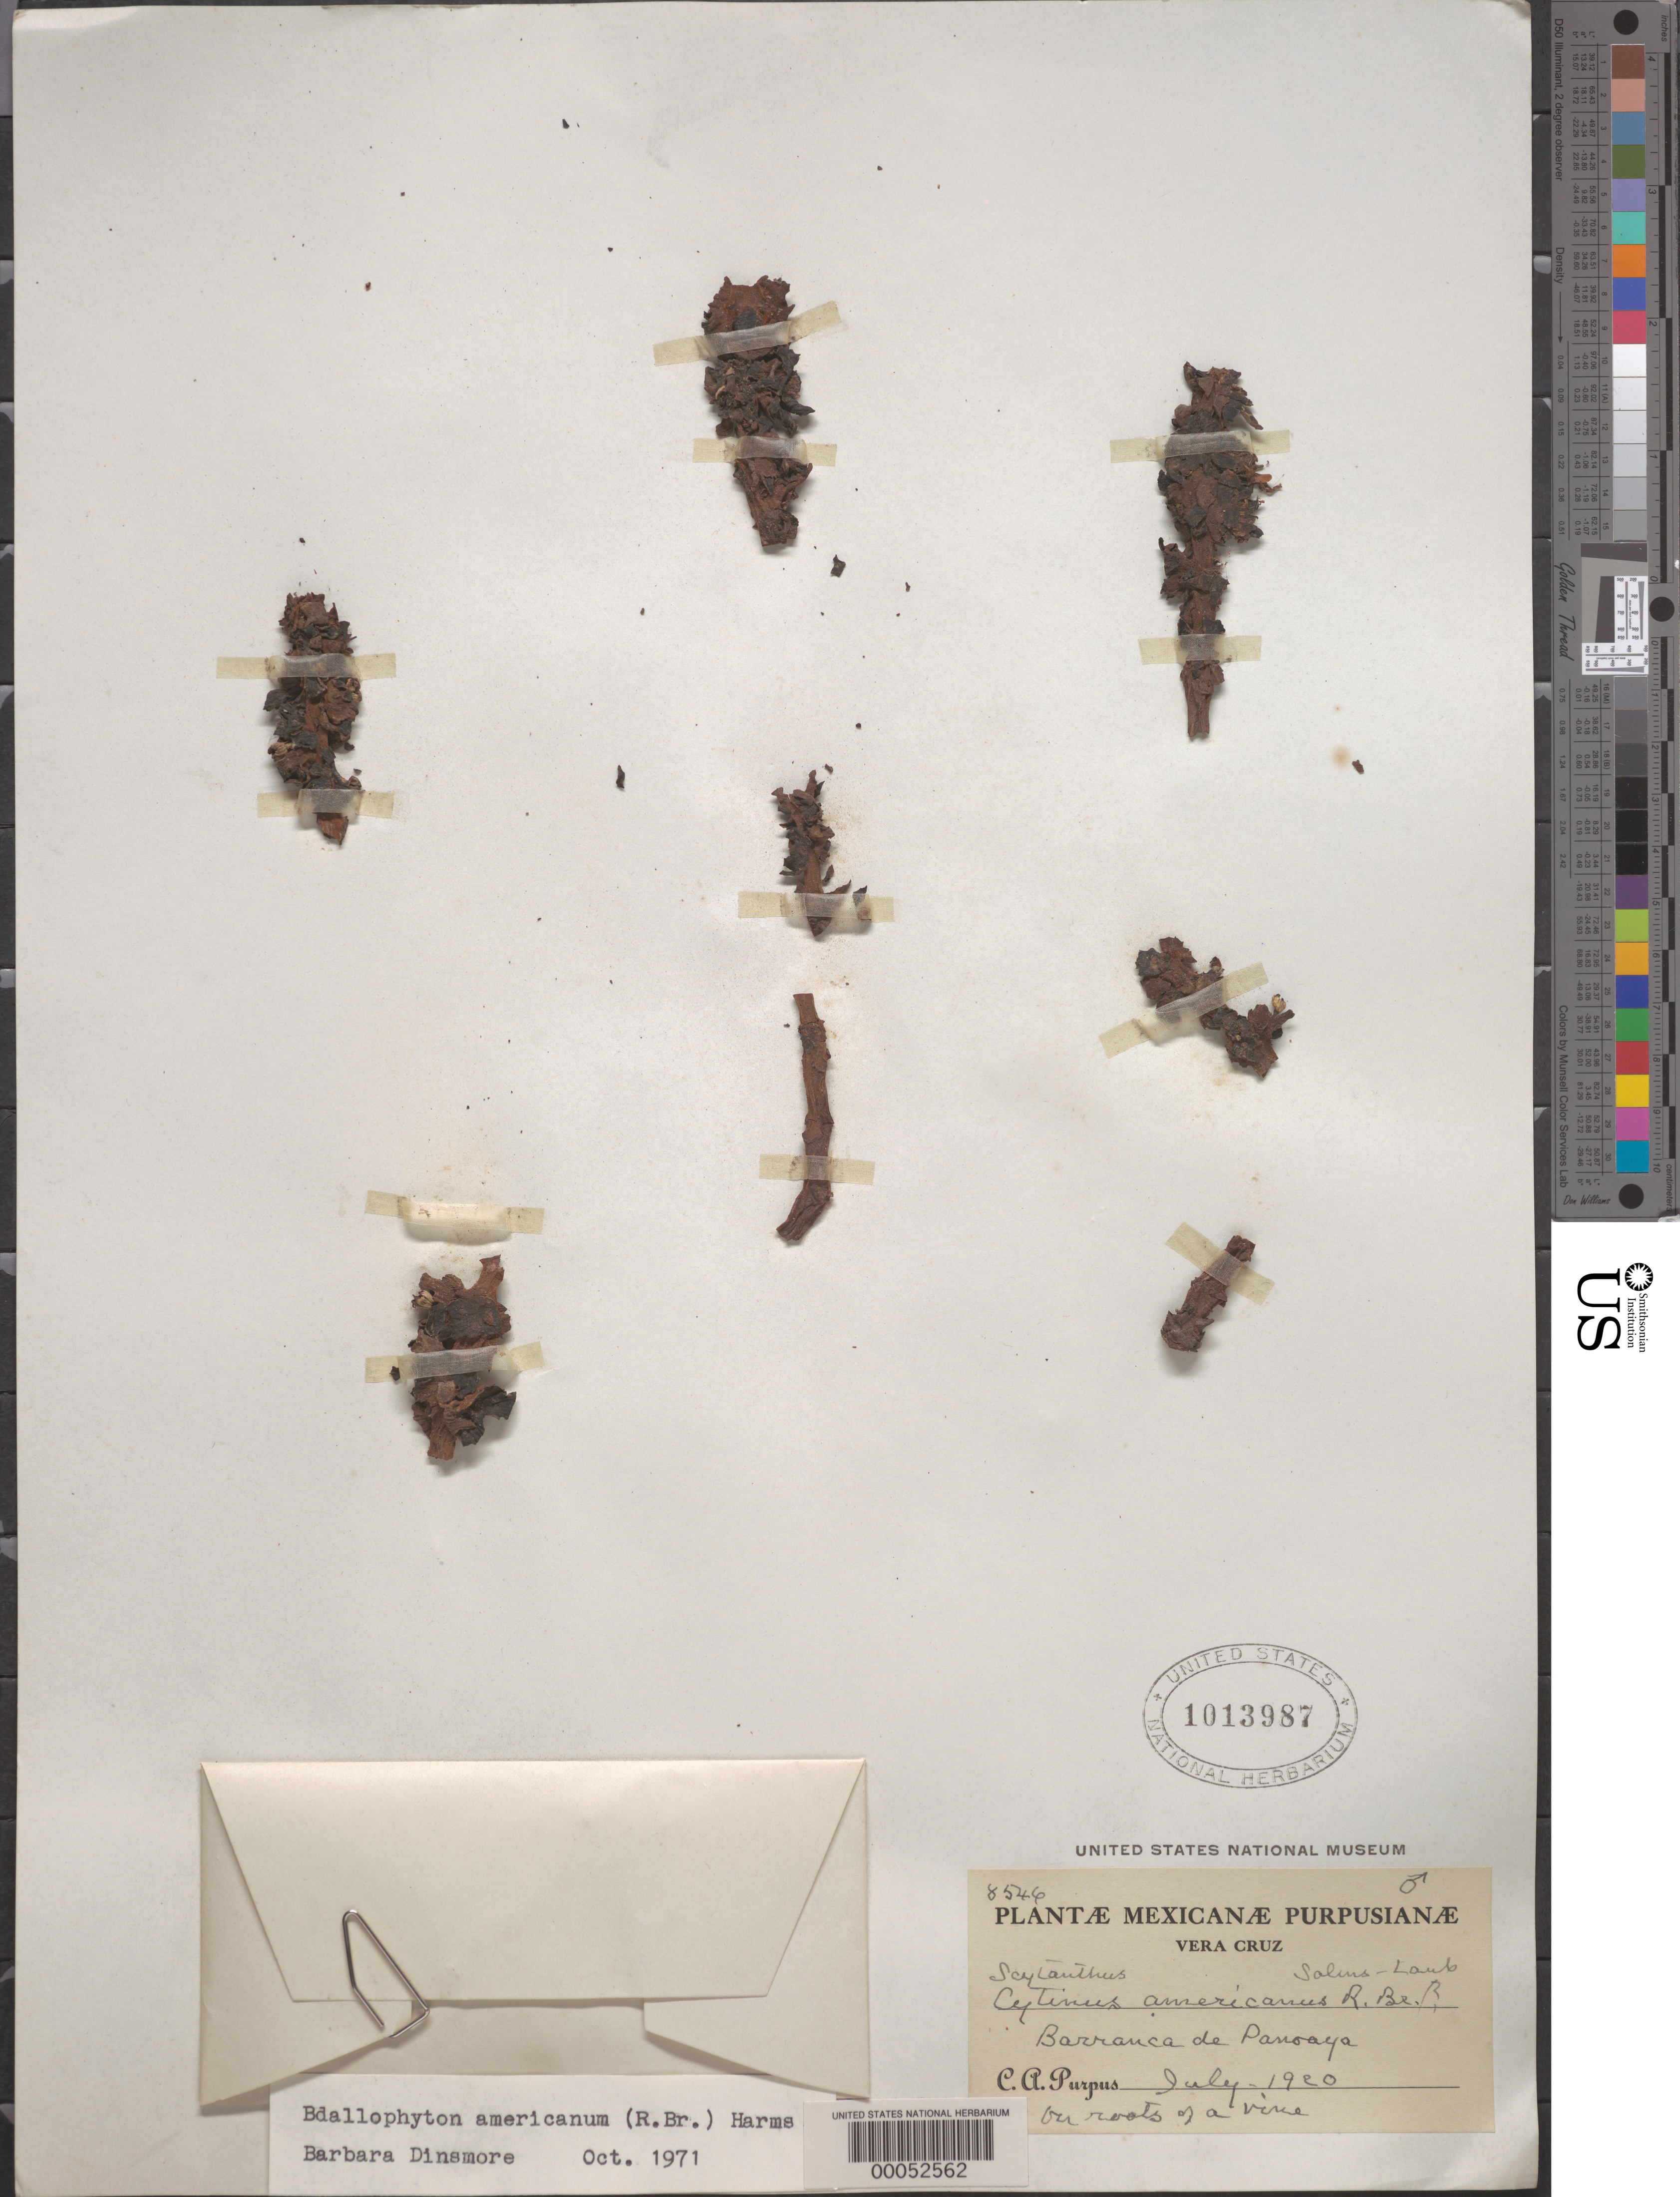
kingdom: Plantae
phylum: Tracheophyta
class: Magnoliopsida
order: Malvales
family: Cytinaceae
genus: Bdallophytum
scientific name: Bdallophytum americanum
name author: (R. Br.) Eichler ex Solms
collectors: C. A. Purpus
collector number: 8546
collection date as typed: Jul 1920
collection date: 1920-07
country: Mexico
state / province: Veracruz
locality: Barranca de panoaya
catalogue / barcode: US 1013987